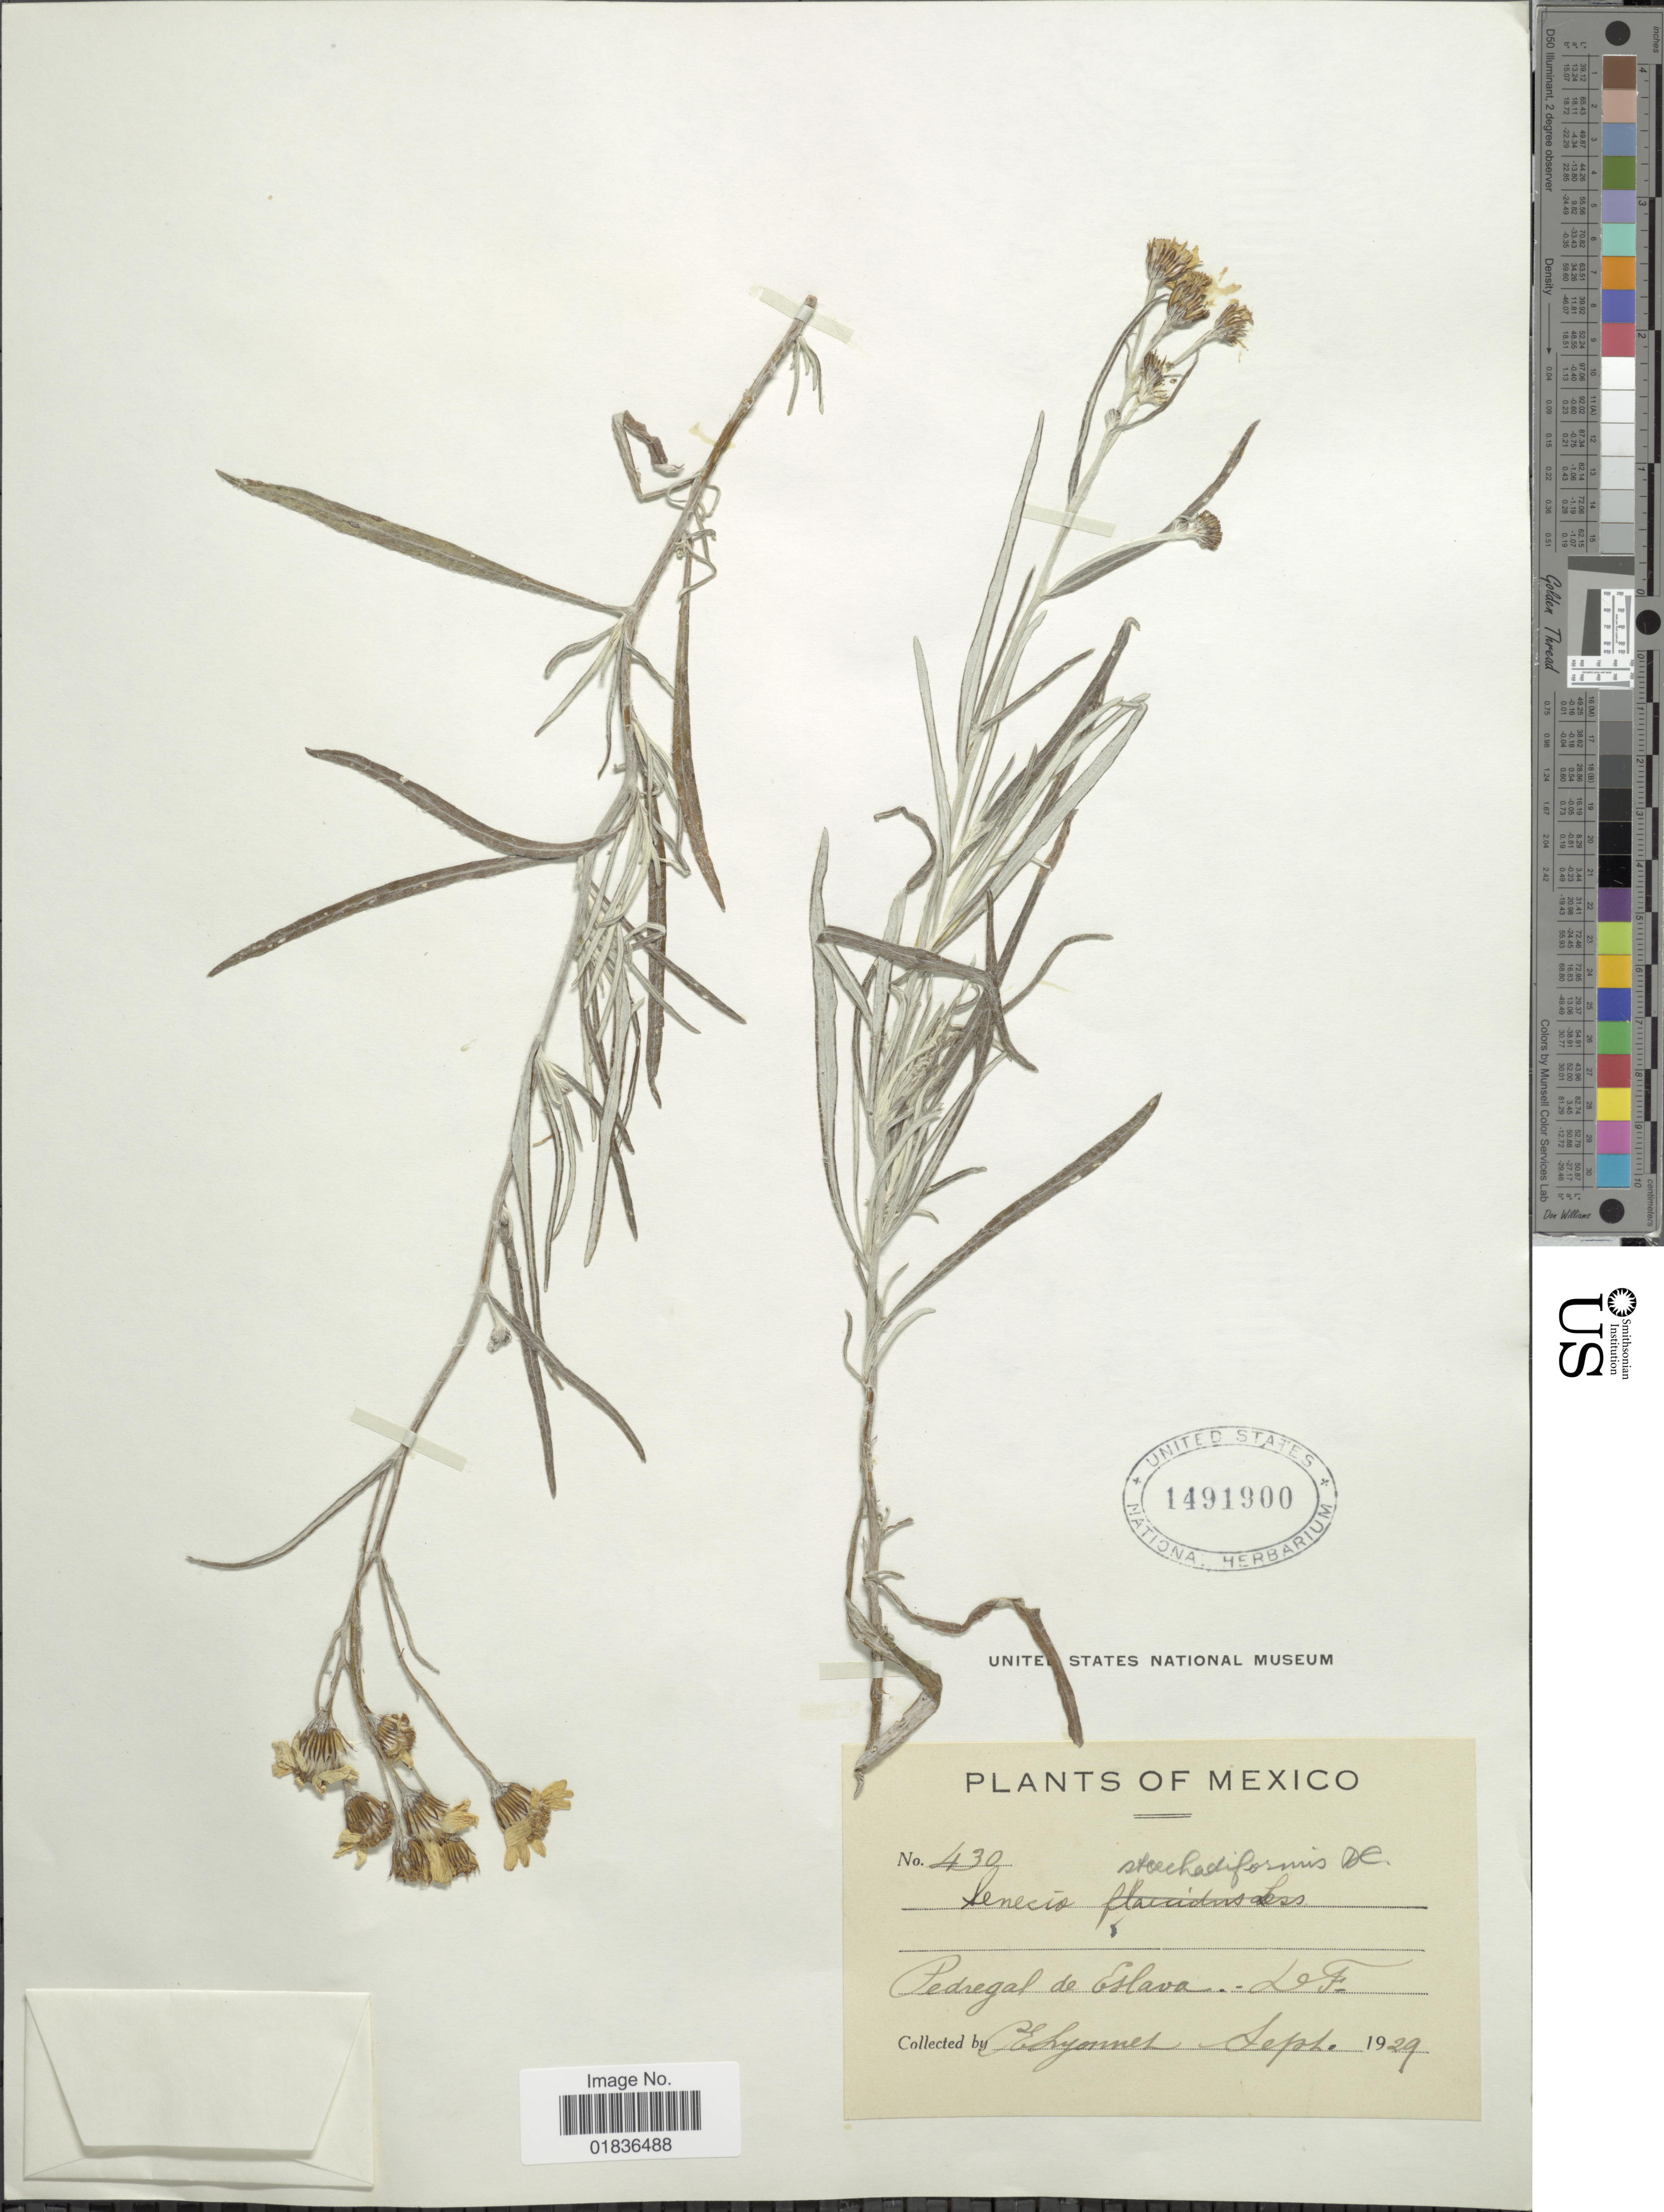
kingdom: Plantae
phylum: Tracheophyta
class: Magnoliopsida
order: Asterales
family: Asteraceae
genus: Senecio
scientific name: Senecio stoechadiformis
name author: DC.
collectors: E. Lyonnet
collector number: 430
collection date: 1929-09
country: Mexico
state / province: Distrito Federal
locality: Pedregal de Eslava.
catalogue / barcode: US 1491900